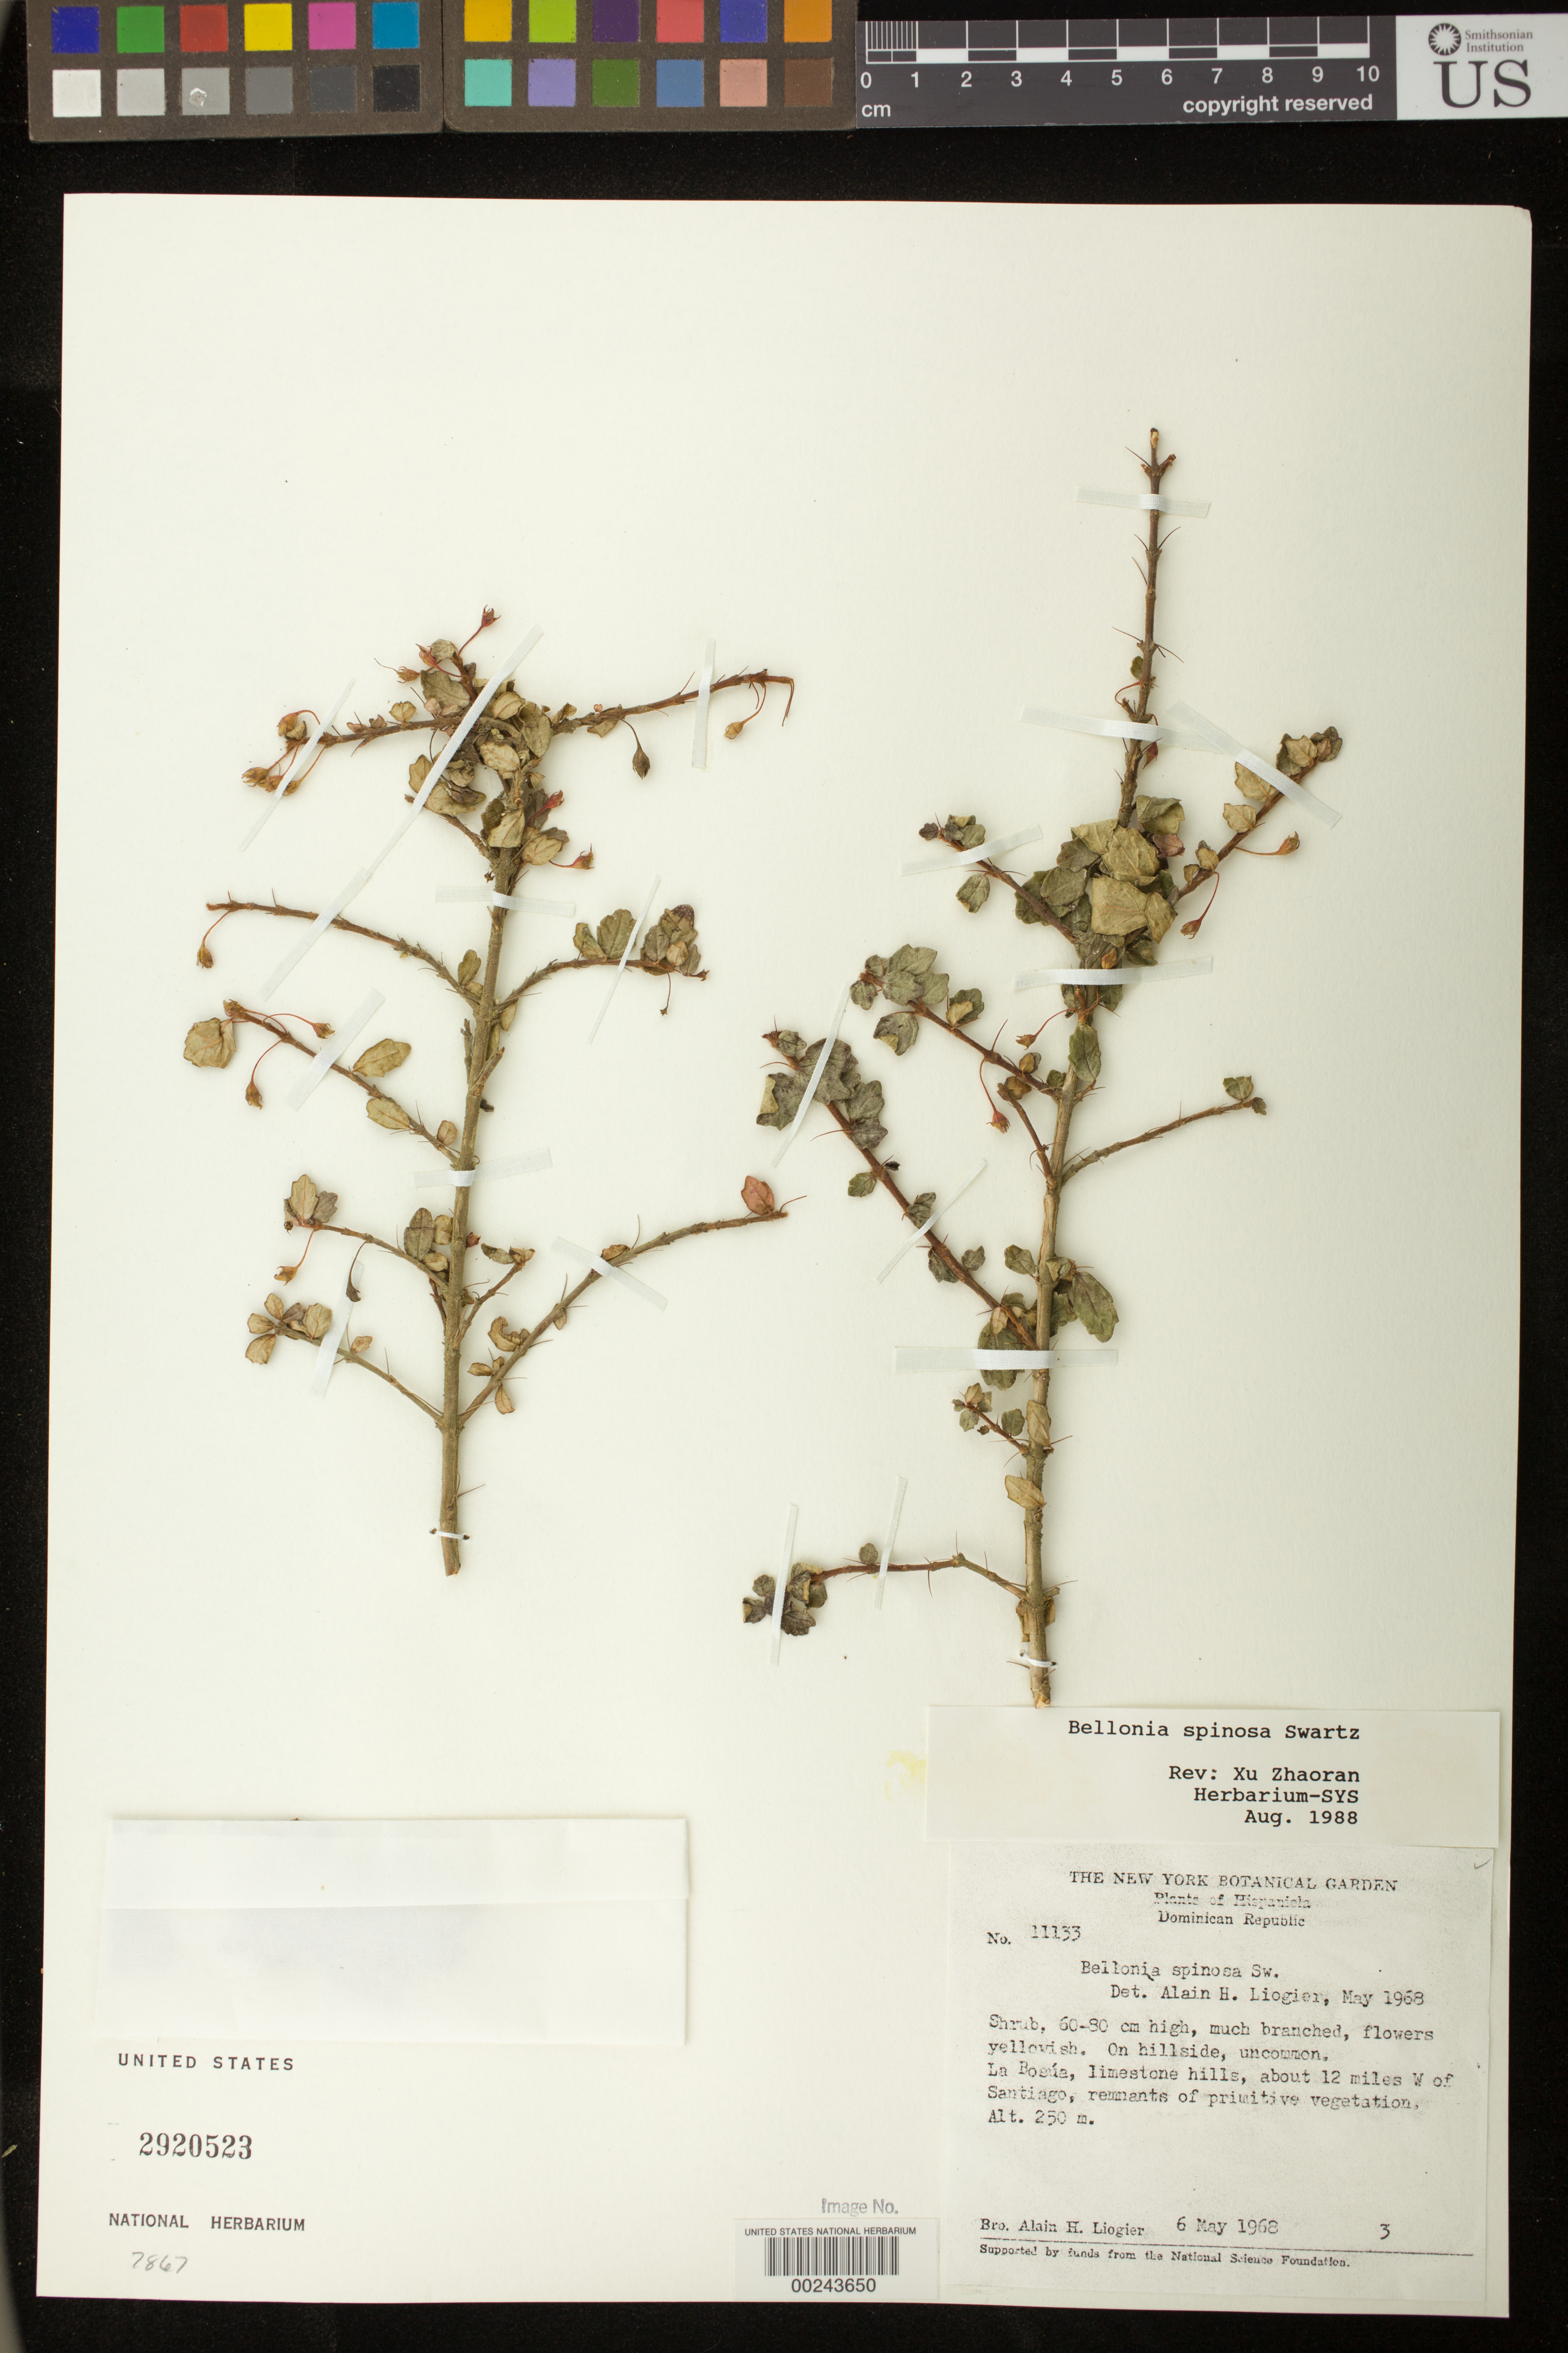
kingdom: Plantae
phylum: Tracheophyta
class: Magnoliopsida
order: Lamiales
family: Gesneriaceae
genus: Bellonia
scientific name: Bellonia spinosa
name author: Sw.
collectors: A. H. Liogier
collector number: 11133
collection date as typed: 06 May 1968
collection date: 1968-05-06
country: Dominican Republic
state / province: Santiago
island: Hispaniola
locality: La Bosua, about 12 mi W of Santiago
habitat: Limestone hills; on hillside, remnants of primitive vegetation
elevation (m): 250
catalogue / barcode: US 2920523